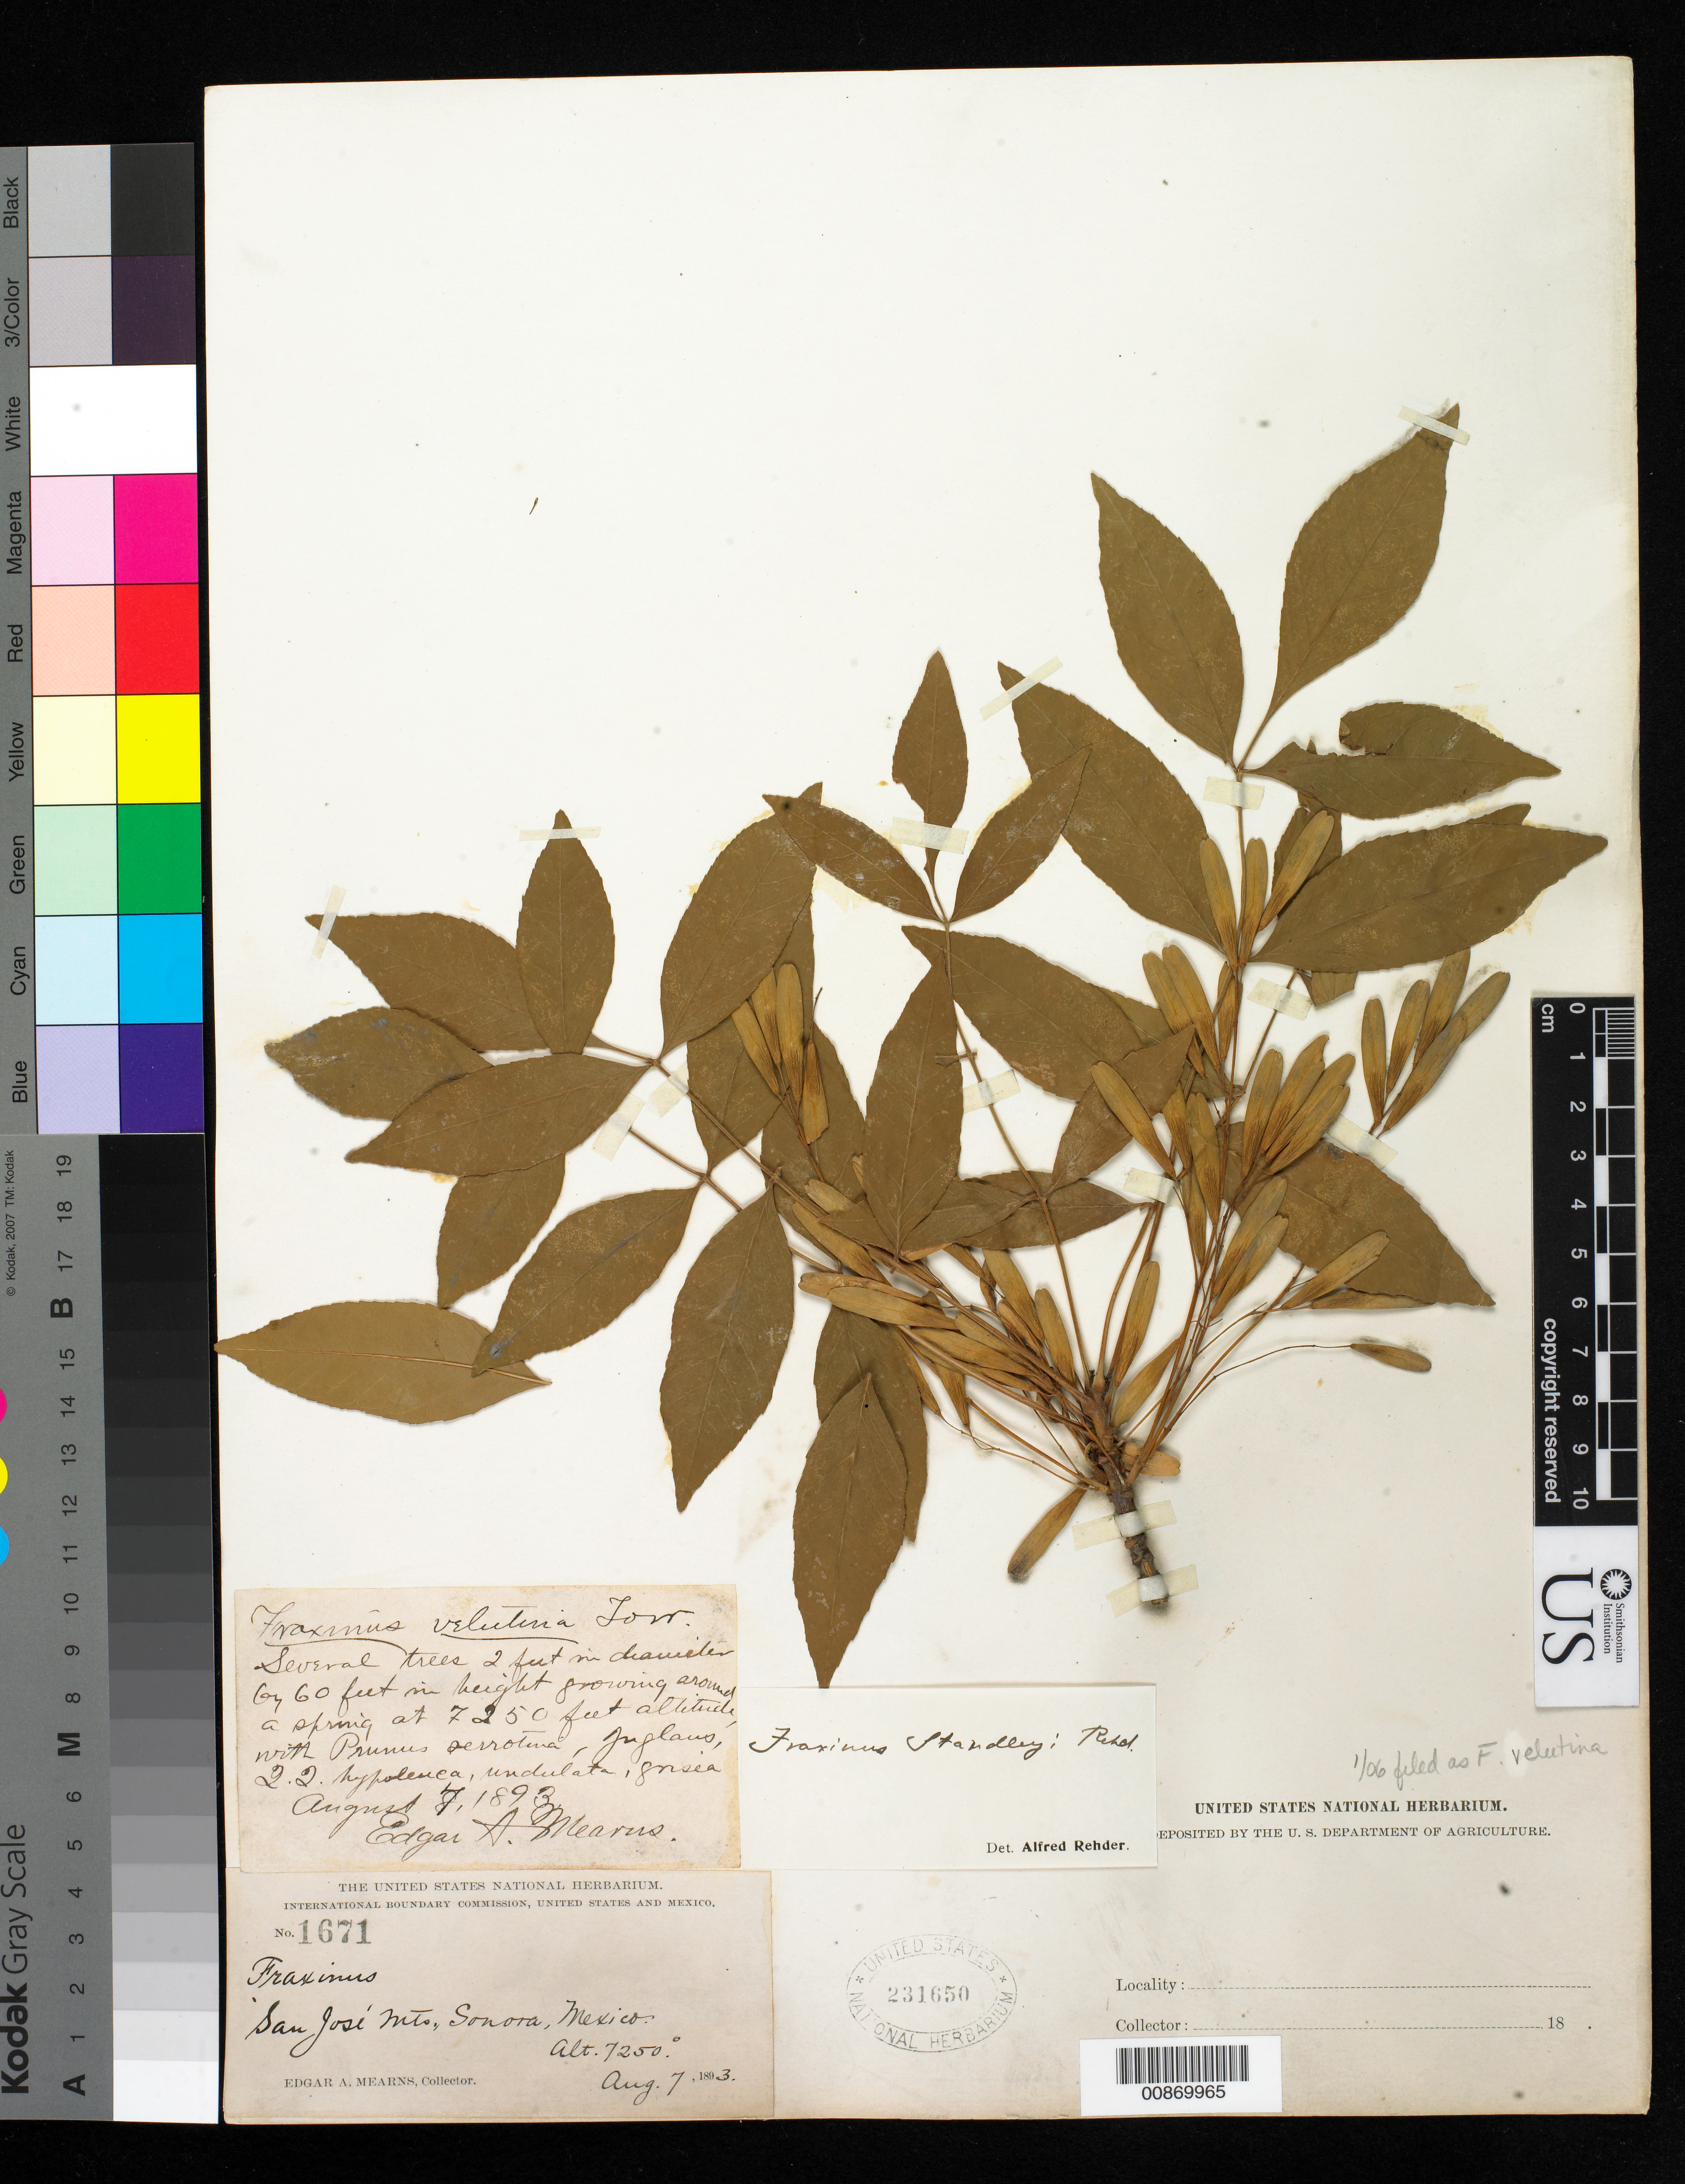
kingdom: Plantae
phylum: Tracheophyta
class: Magnoliopsida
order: Lamiales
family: Oleaceae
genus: Fraxinus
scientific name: Fraxinus velutina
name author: Torr.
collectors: E. A. Mearns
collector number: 1671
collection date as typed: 07 Aug 1893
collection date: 1893-08-07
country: Mexico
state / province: Sonora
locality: San José Mts., Sonora.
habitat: Growing around a spring with Prunus serrotina, juglans, hypoleuca, undulata, grisea.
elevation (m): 2210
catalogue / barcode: US 231650